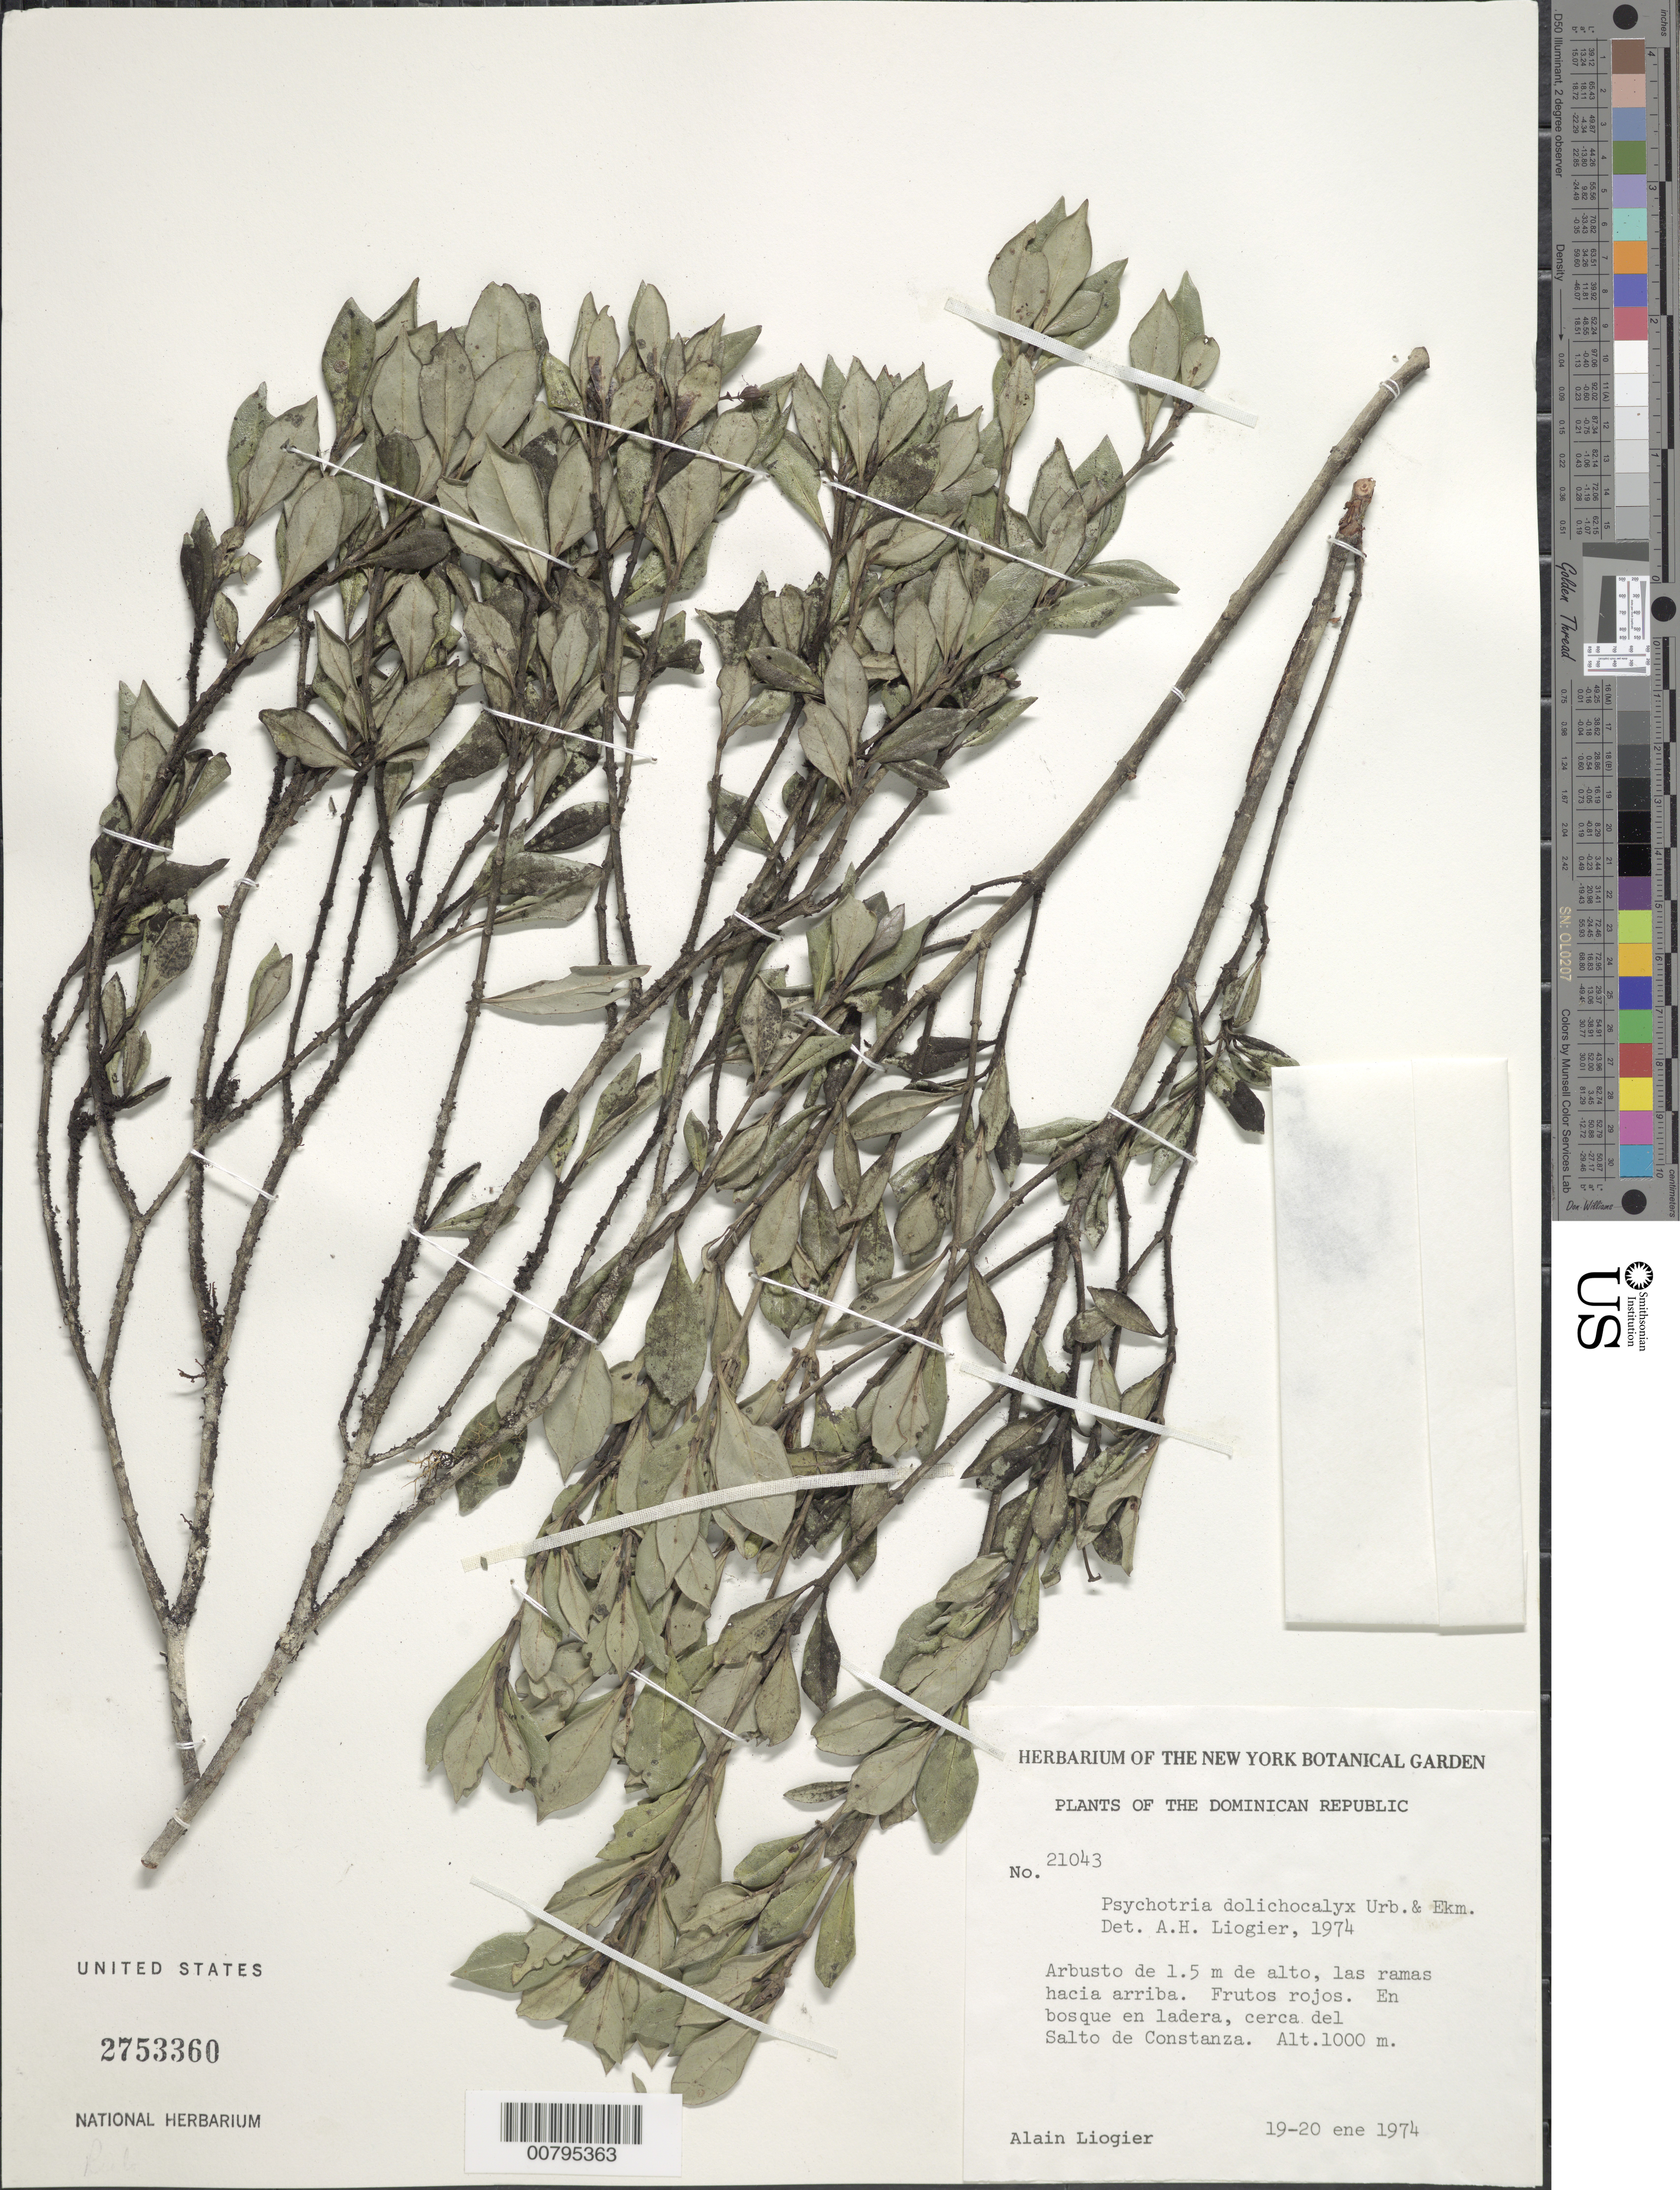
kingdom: Plantae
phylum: Tracheophyta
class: Magnoliopsida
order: Gentianales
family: Rubiaceae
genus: Psychotria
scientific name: Psychotria dolichocalyx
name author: Urb. & Ekman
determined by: Liogier, Alain H.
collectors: A. H. Liogier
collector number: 21043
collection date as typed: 19 Jan 1974 to 20 Jan 1974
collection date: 1974-01-19/1974-01-20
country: Dominican Republic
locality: Cerca del Salto de Constanza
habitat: En bosque en ladera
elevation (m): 1000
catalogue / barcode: US 2753360